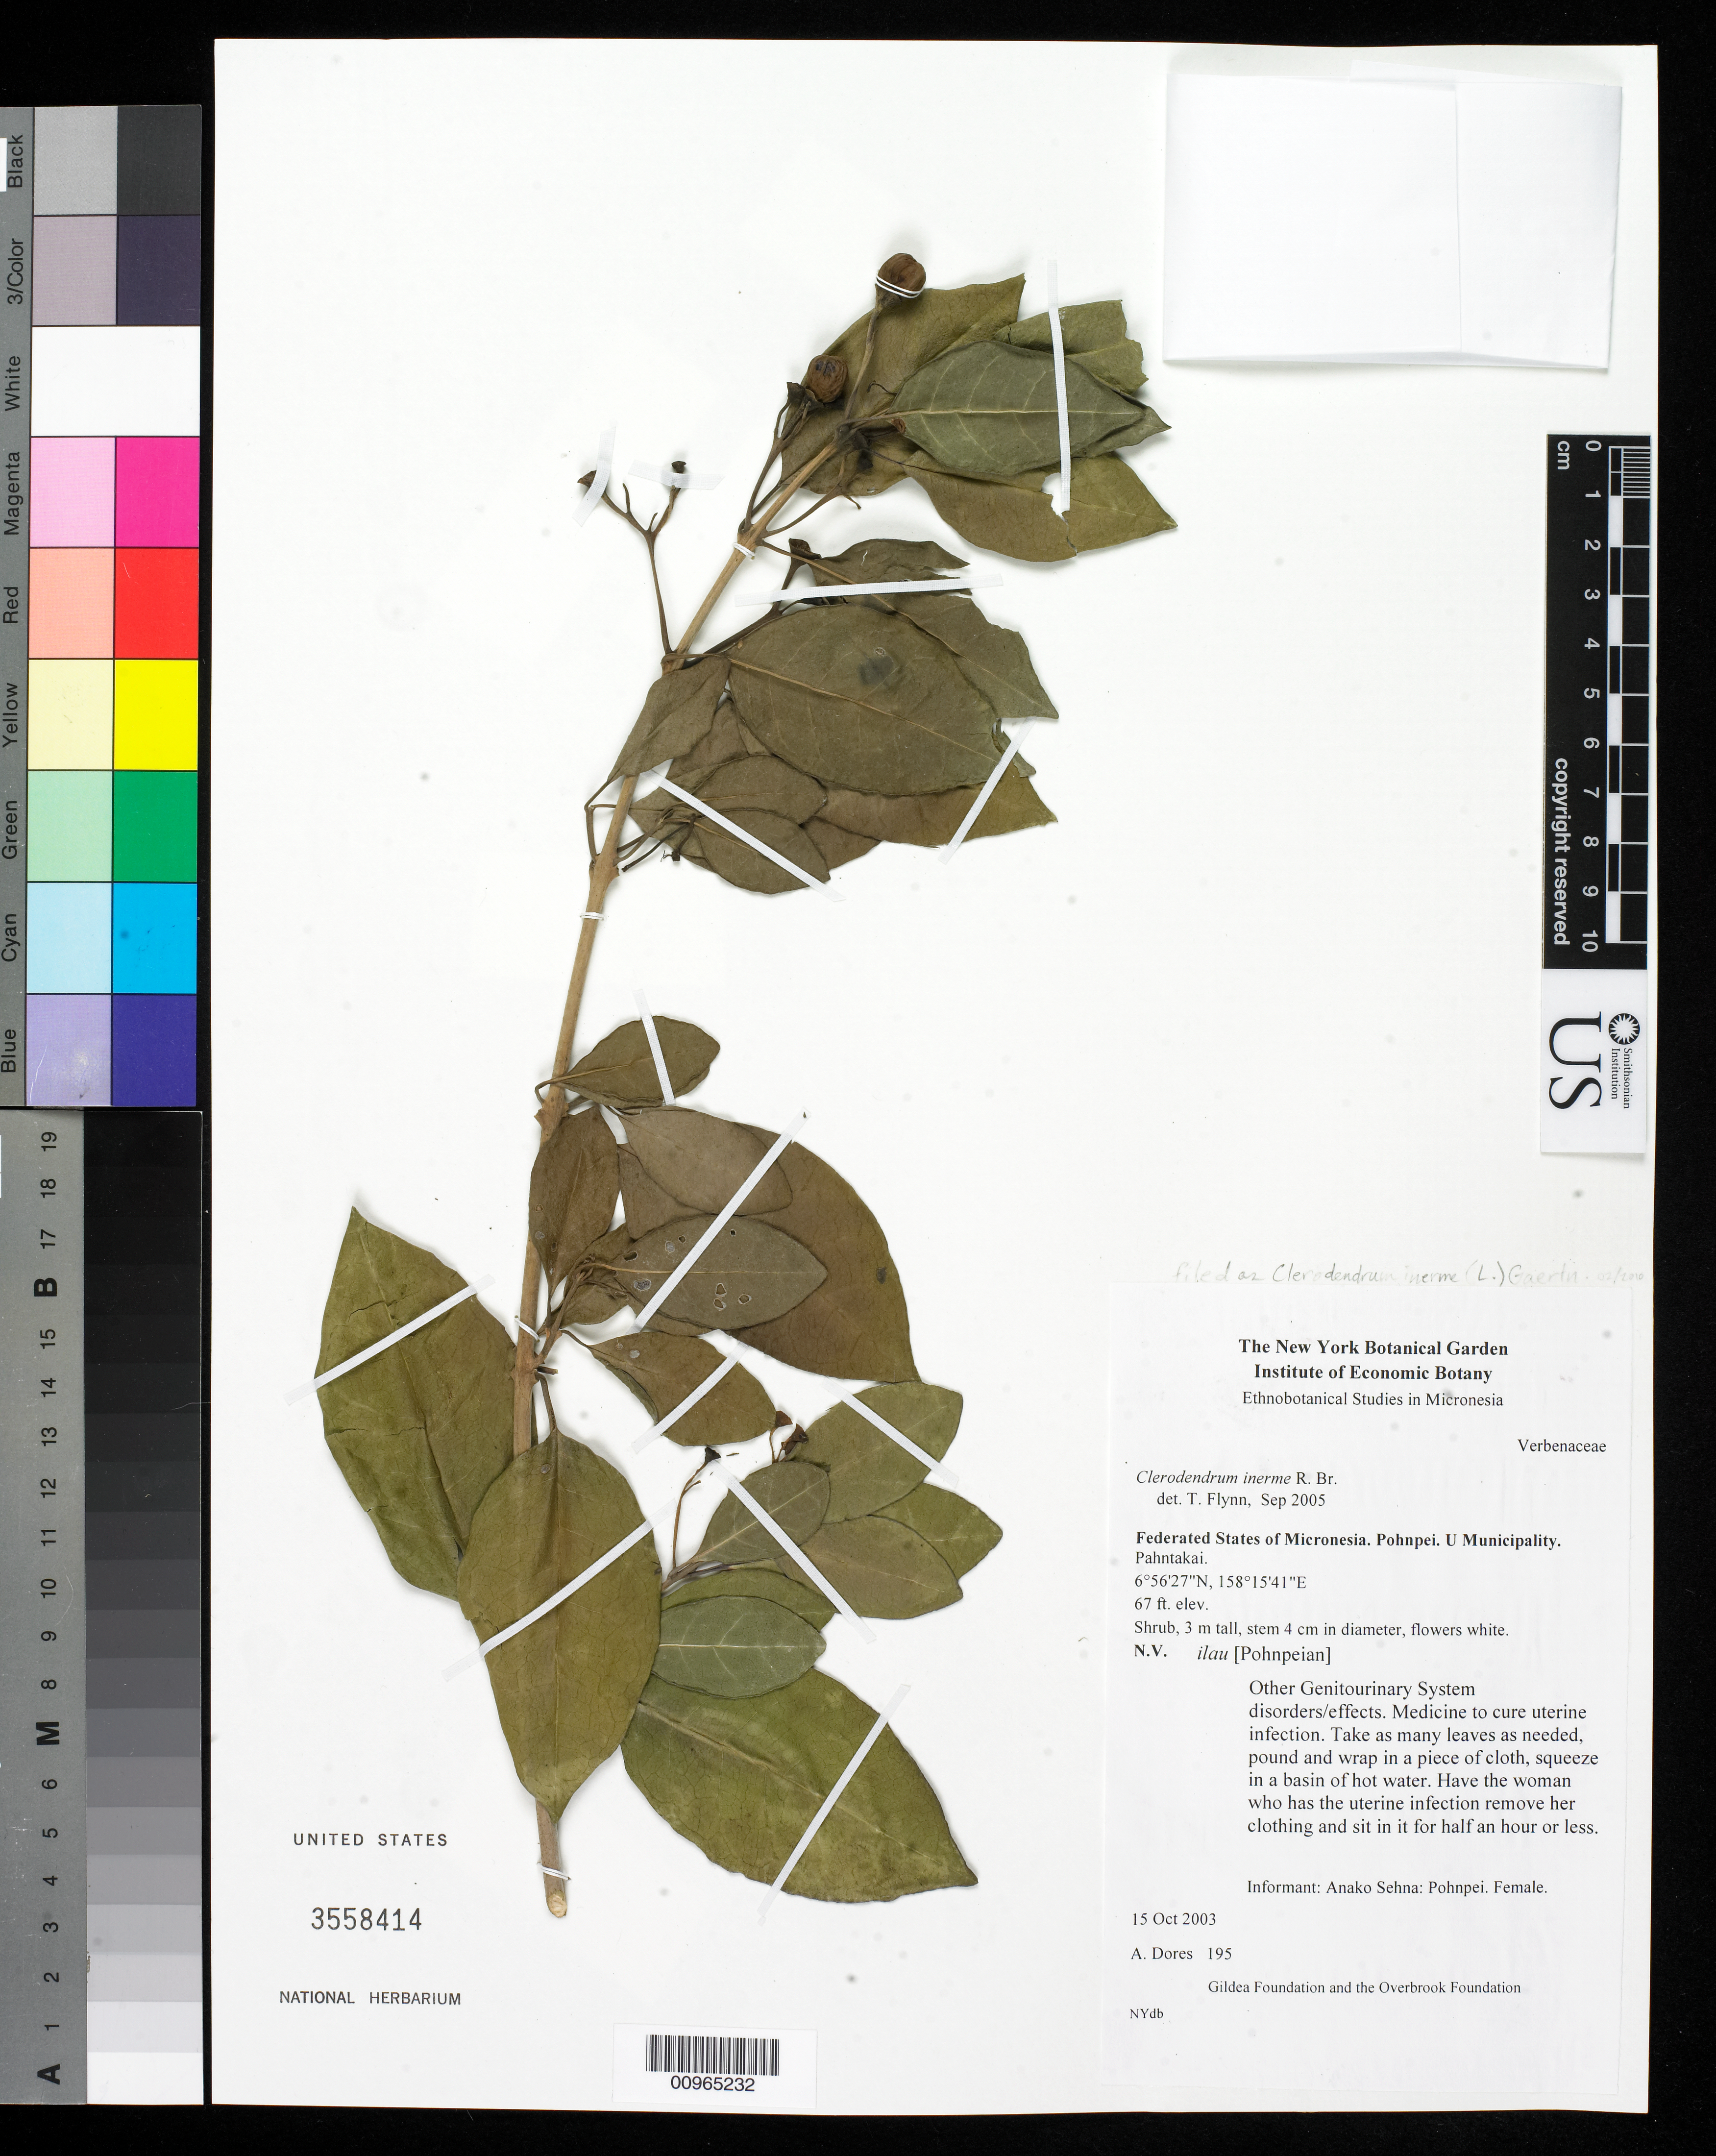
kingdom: Plantae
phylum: Tracheophyta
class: Magnoliopsida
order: Lamiales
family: Lamiaceae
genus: Clerodendrum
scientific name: Clerodendrum inerme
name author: (L.) Gaertn.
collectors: A. Dores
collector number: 195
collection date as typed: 15 Oct 2003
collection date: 2003-10-15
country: Micronesia, Federated States of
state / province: Pohnpei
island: Pohnpei [Ponape]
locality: Pahntakai, U Muncipality, Pohnpei, Micronesia.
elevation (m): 20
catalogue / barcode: US 3558414